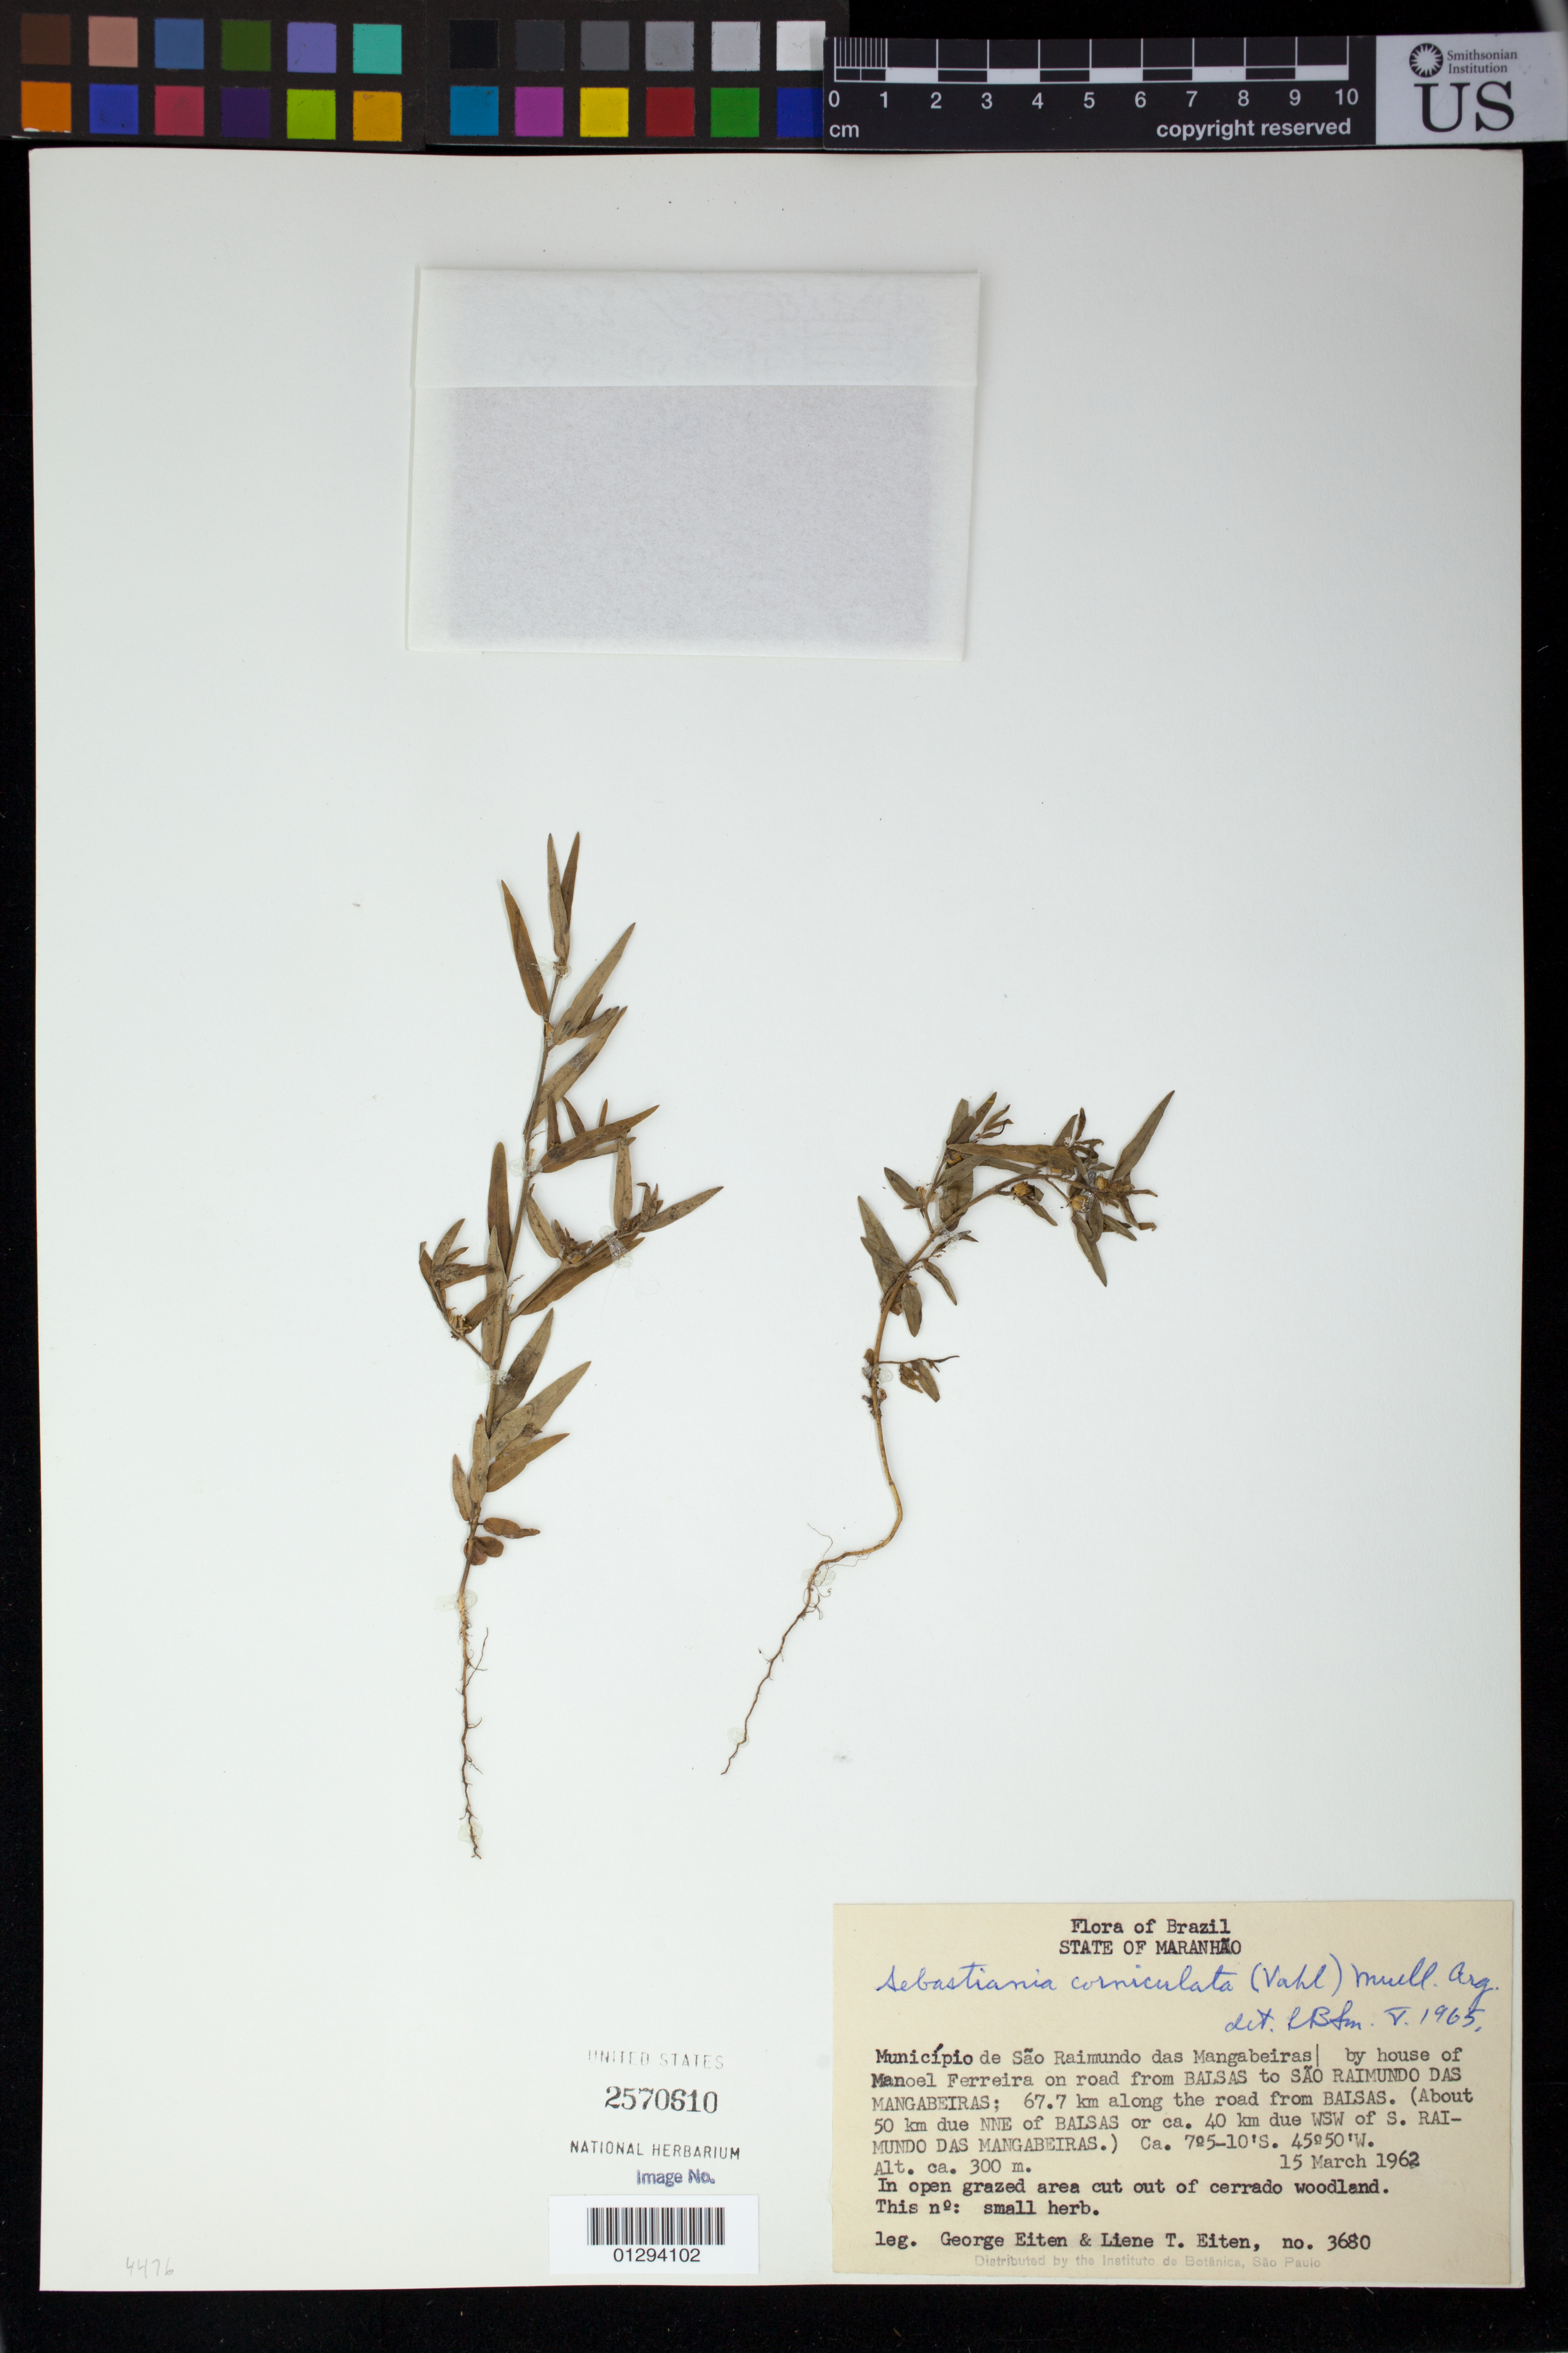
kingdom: Plantae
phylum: Tracheophyta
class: Magnoliopsida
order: Malpighiales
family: Euphorbiaceae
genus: Sebastiania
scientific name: Sebastiania corniculata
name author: (Vahl) Müll. Arg.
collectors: G. Eiten & L. T. Eiten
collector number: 3680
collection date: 1962-03-15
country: Brazil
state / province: Maranhao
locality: Municipio de Sao Raimundo das Mangabeiras, by house of Manoel Ferreira on road from Balsas to Sao Raimundo das Mangabeiras; 67.7 km along the road from Balsas. (About 50 km due NNE of Balsas or ca. 40 km due WSW of S. Raimundo das Mangabeiras.)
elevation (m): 300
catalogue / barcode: US 2570610